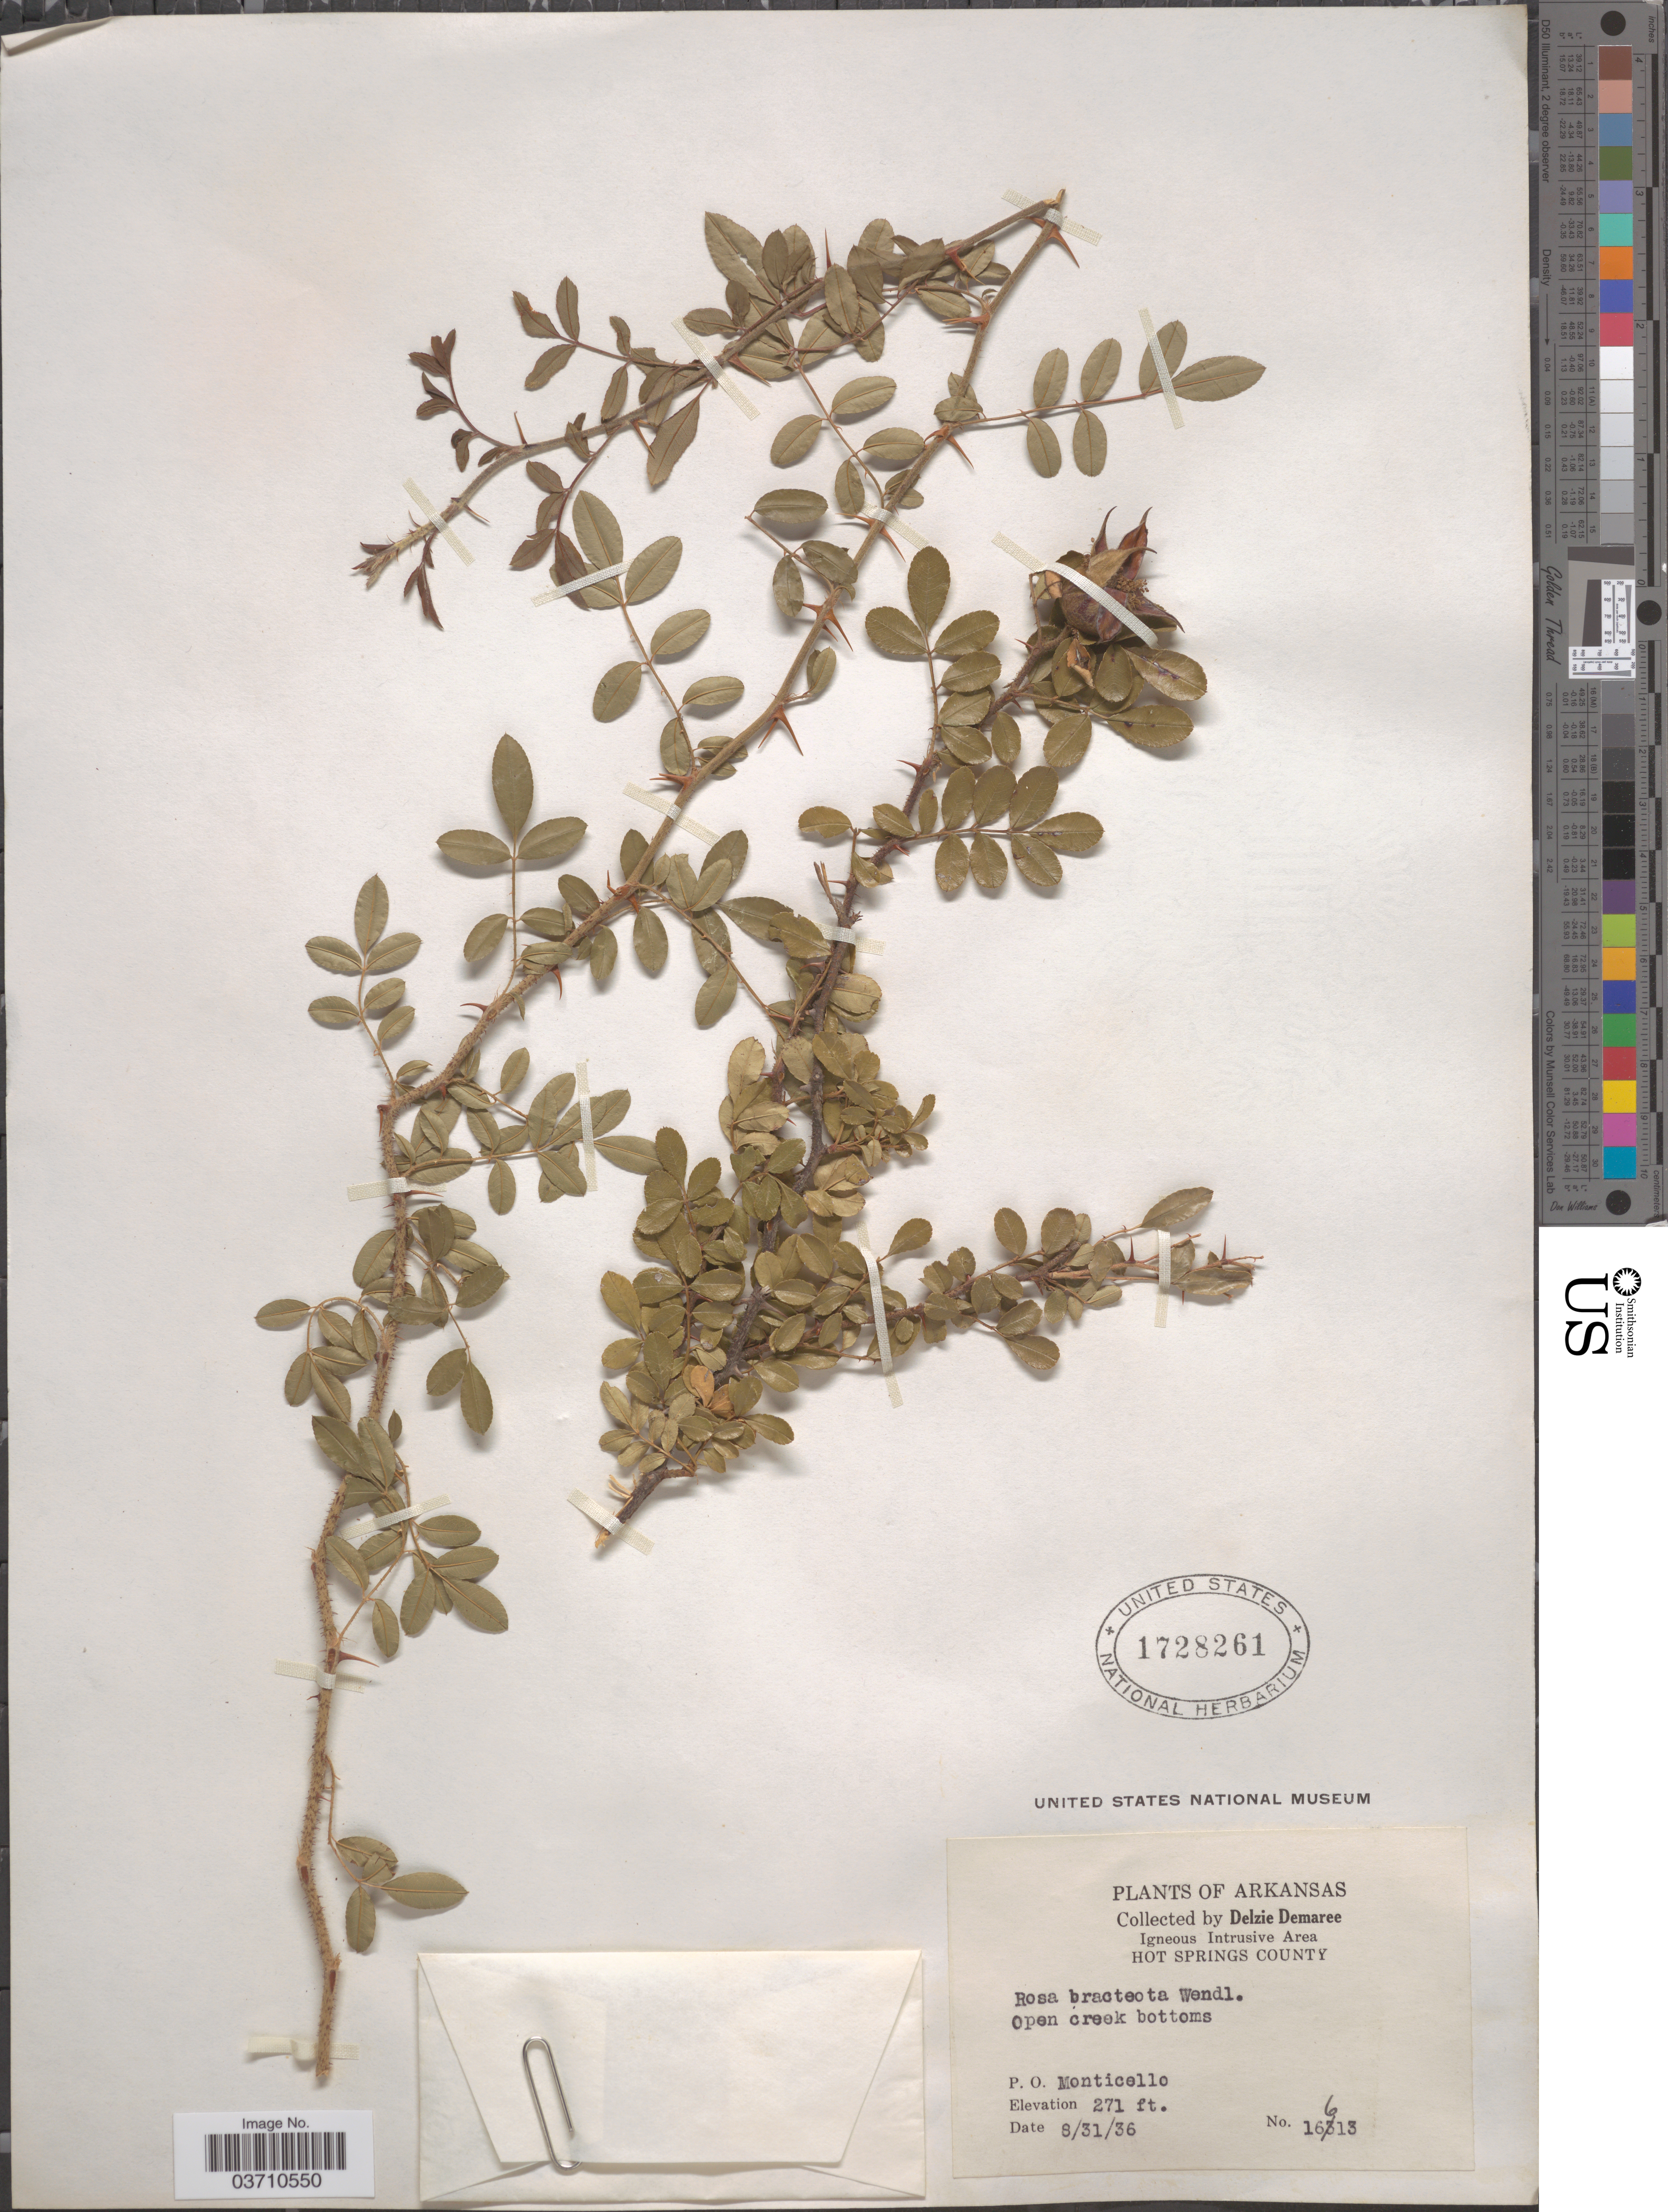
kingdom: Plantae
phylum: Tracheophyta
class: Magnoliopsida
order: Rosales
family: Rosaceae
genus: Rosa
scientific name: Rosa bracteata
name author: J.C. Wendl.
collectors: D. Demaree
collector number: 16613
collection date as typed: Transcribed d/m/y: 31/8/36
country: United States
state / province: Arkansas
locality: Hot Springs County. P. O. Monticello.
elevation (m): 83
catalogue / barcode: US 1728261